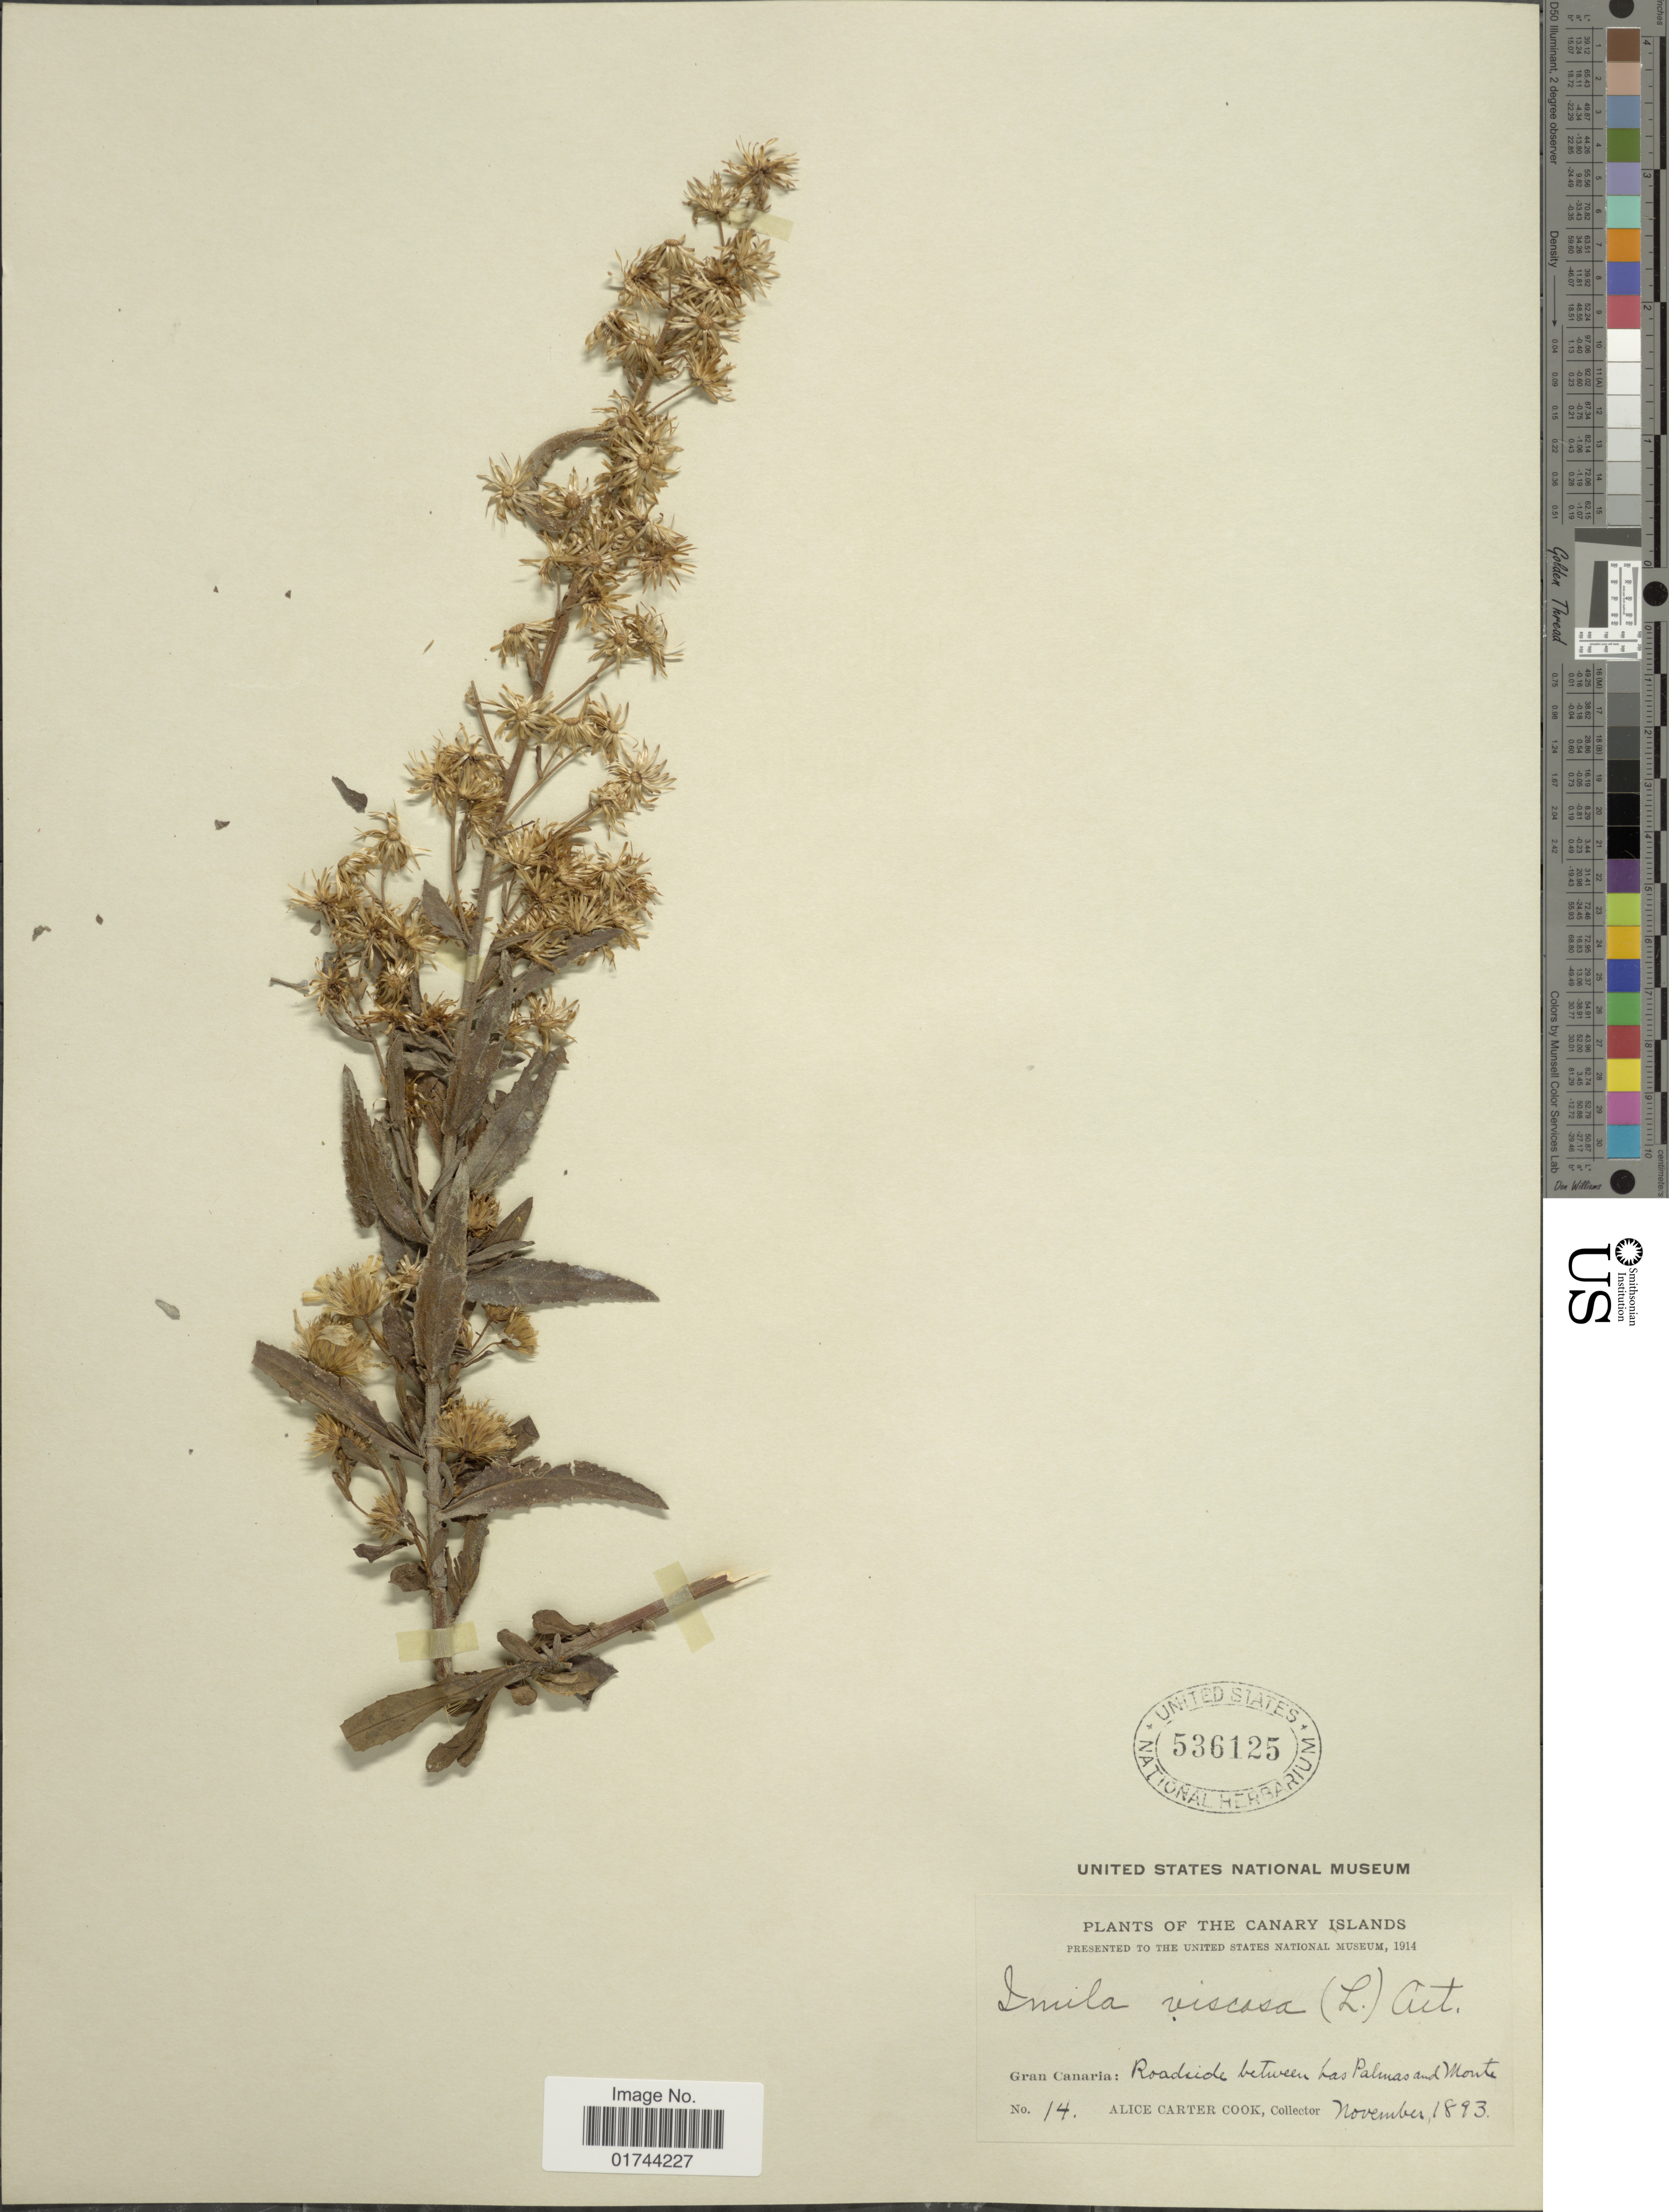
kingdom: Plantae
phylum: Tracheophyta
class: Magnoliopsida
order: Asterales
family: Asteraceae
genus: Inula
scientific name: Inula viscosa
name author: (L.) Aiton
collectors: Alice C. Cook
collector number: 14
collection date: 1893-11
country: Spain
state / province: Canarias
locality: Canary Islands, Gran Canaria: Roadside between Las Palmas and Monte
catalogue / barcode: US 536125